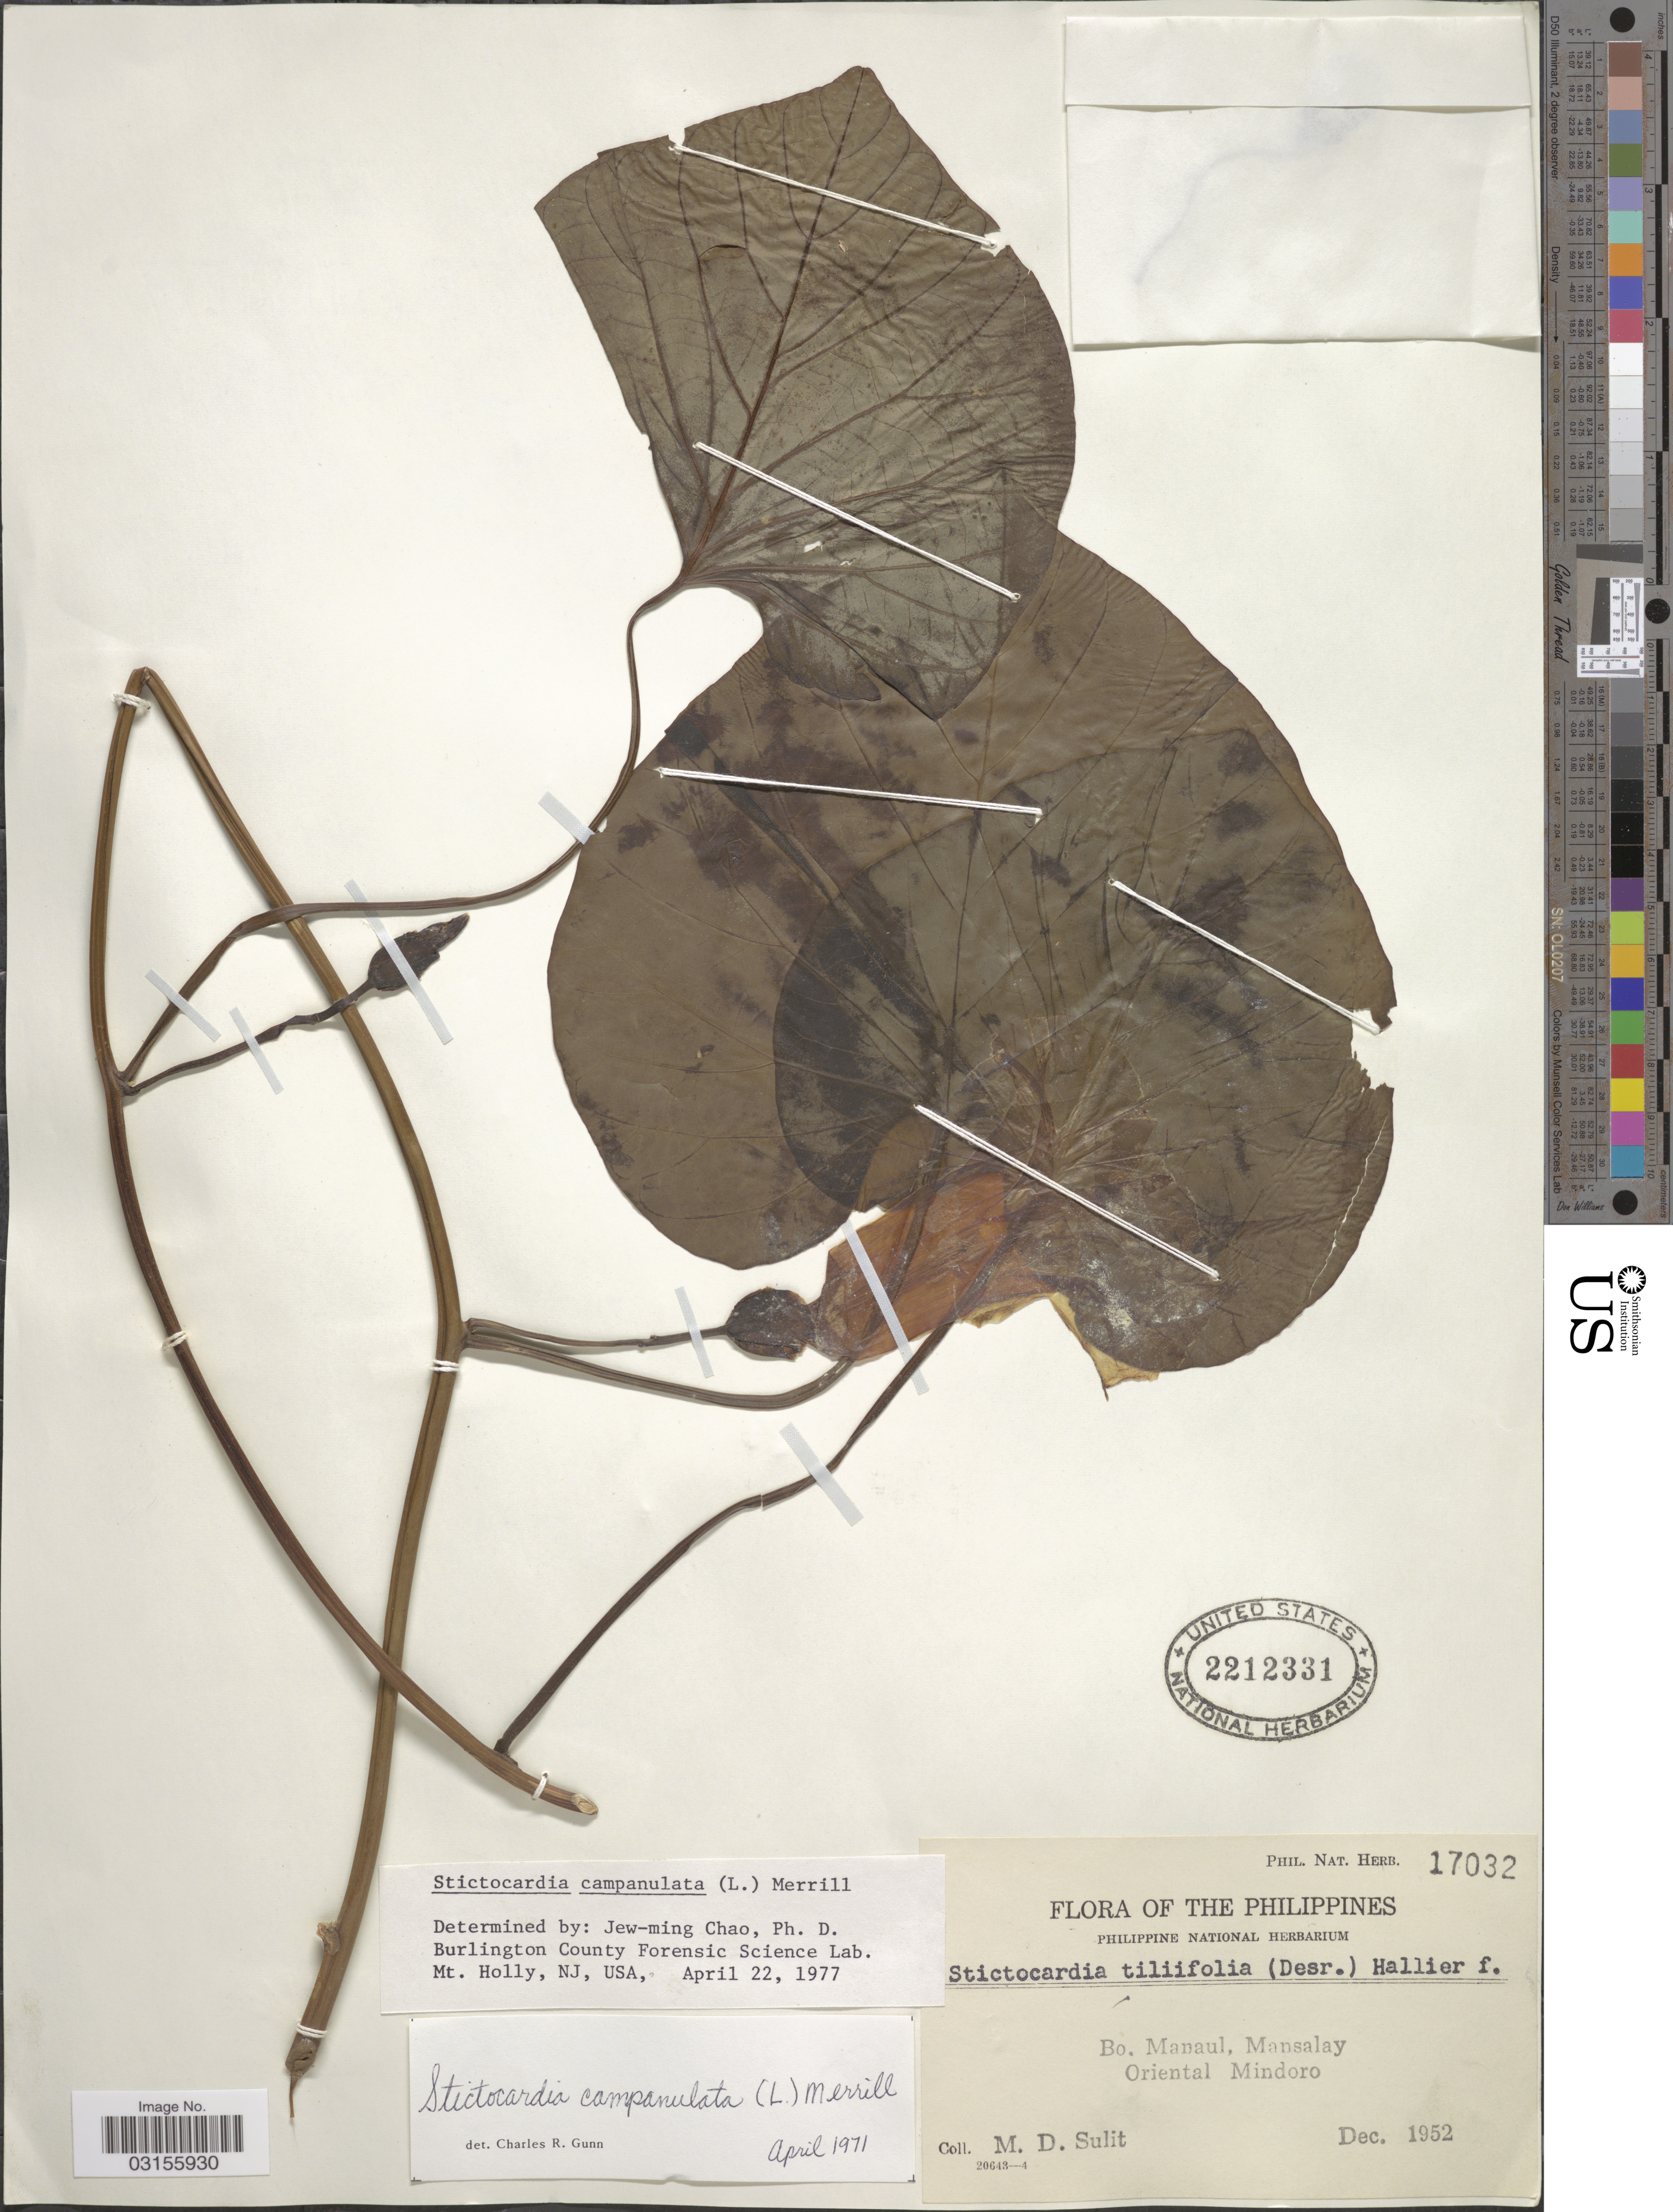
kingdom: Plantae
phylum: Tracheophyta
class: Magnoliopsida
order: Solanales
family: Convolvulaceae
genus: Stictocardia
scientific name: Stictocardia campanulata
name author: Merr.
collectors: M. Sulit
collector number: Phil. Nat. Herb. 17032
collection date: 1952-12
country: Philippines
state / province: Mimaropa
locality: Bo. Manaul, Mansalay. Oriental Mindoro.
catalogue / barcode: US 2212331